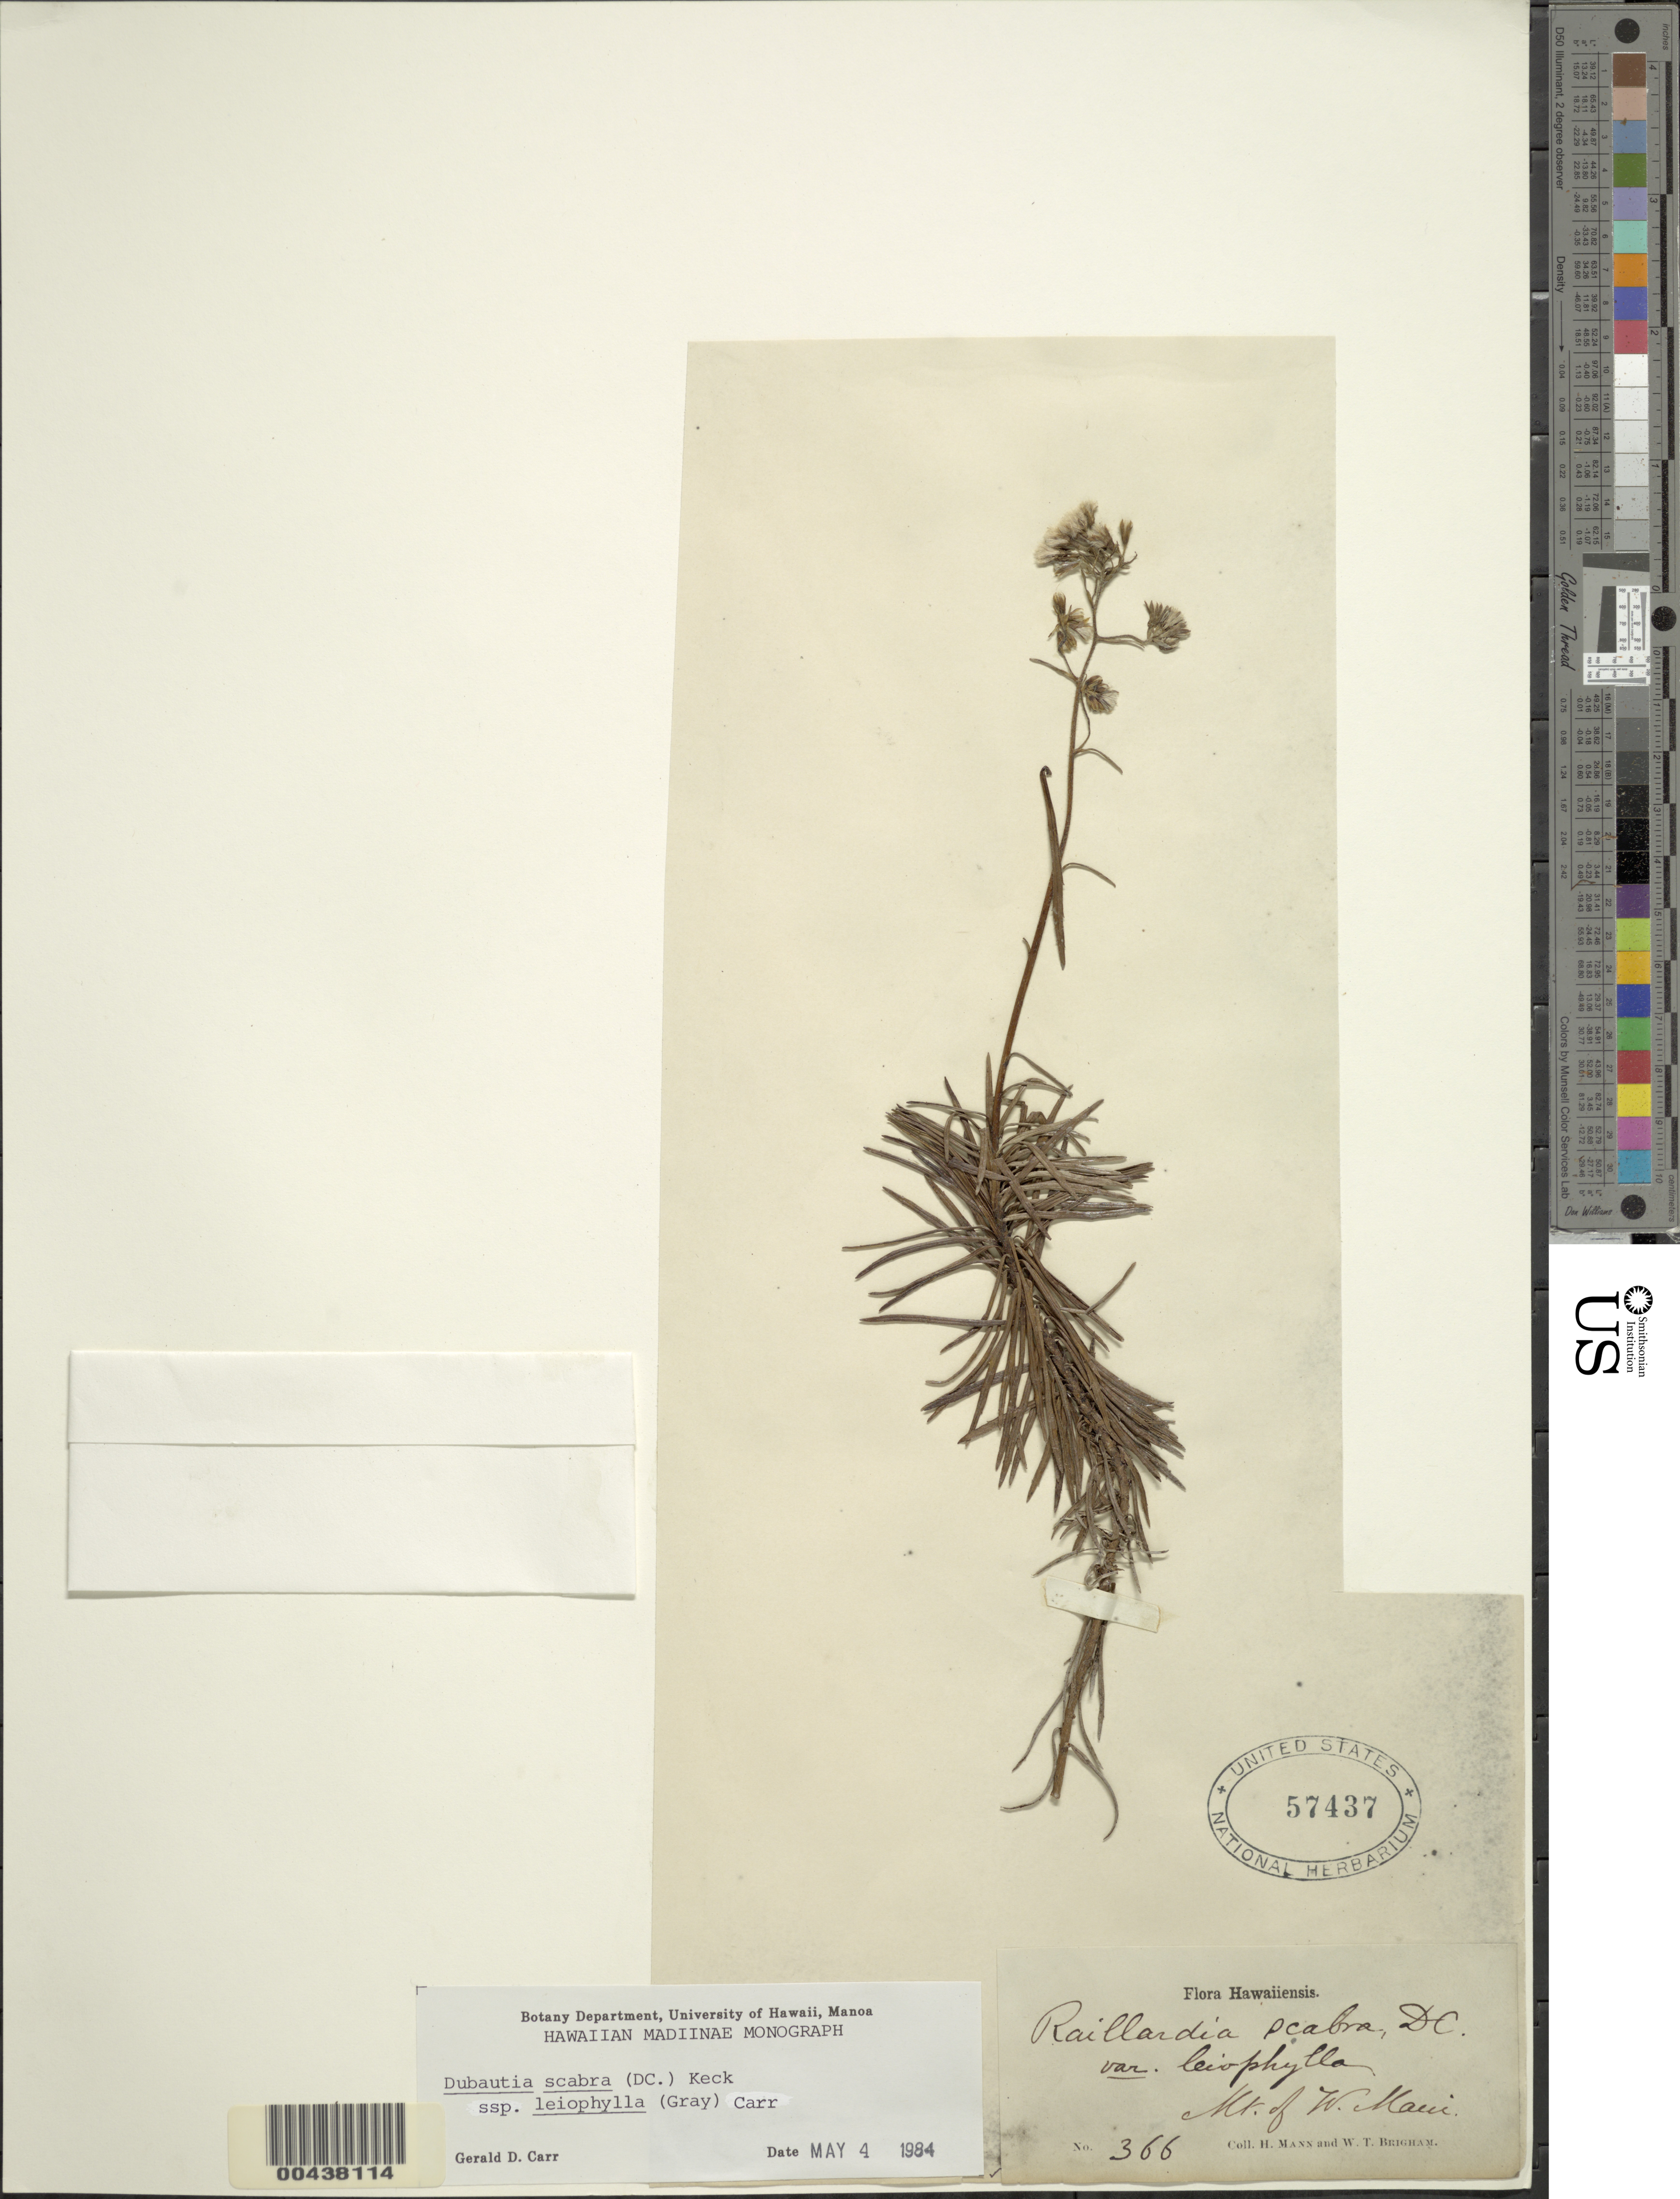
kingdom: Plantae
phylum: Tracheophyta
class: Magnoliopsida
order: Asterales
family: Asteraceae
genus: Dubautia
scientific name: Dubautia scabra subsp. leiophylla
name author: (A. Gray) G.D. Carr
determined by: Carr, G. D.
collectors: H. Mann & W. T. Brigham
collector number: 366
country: United States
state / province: Hawaii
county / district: Maui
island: Maui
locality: Mt. of W Maui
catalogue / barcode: US 57437